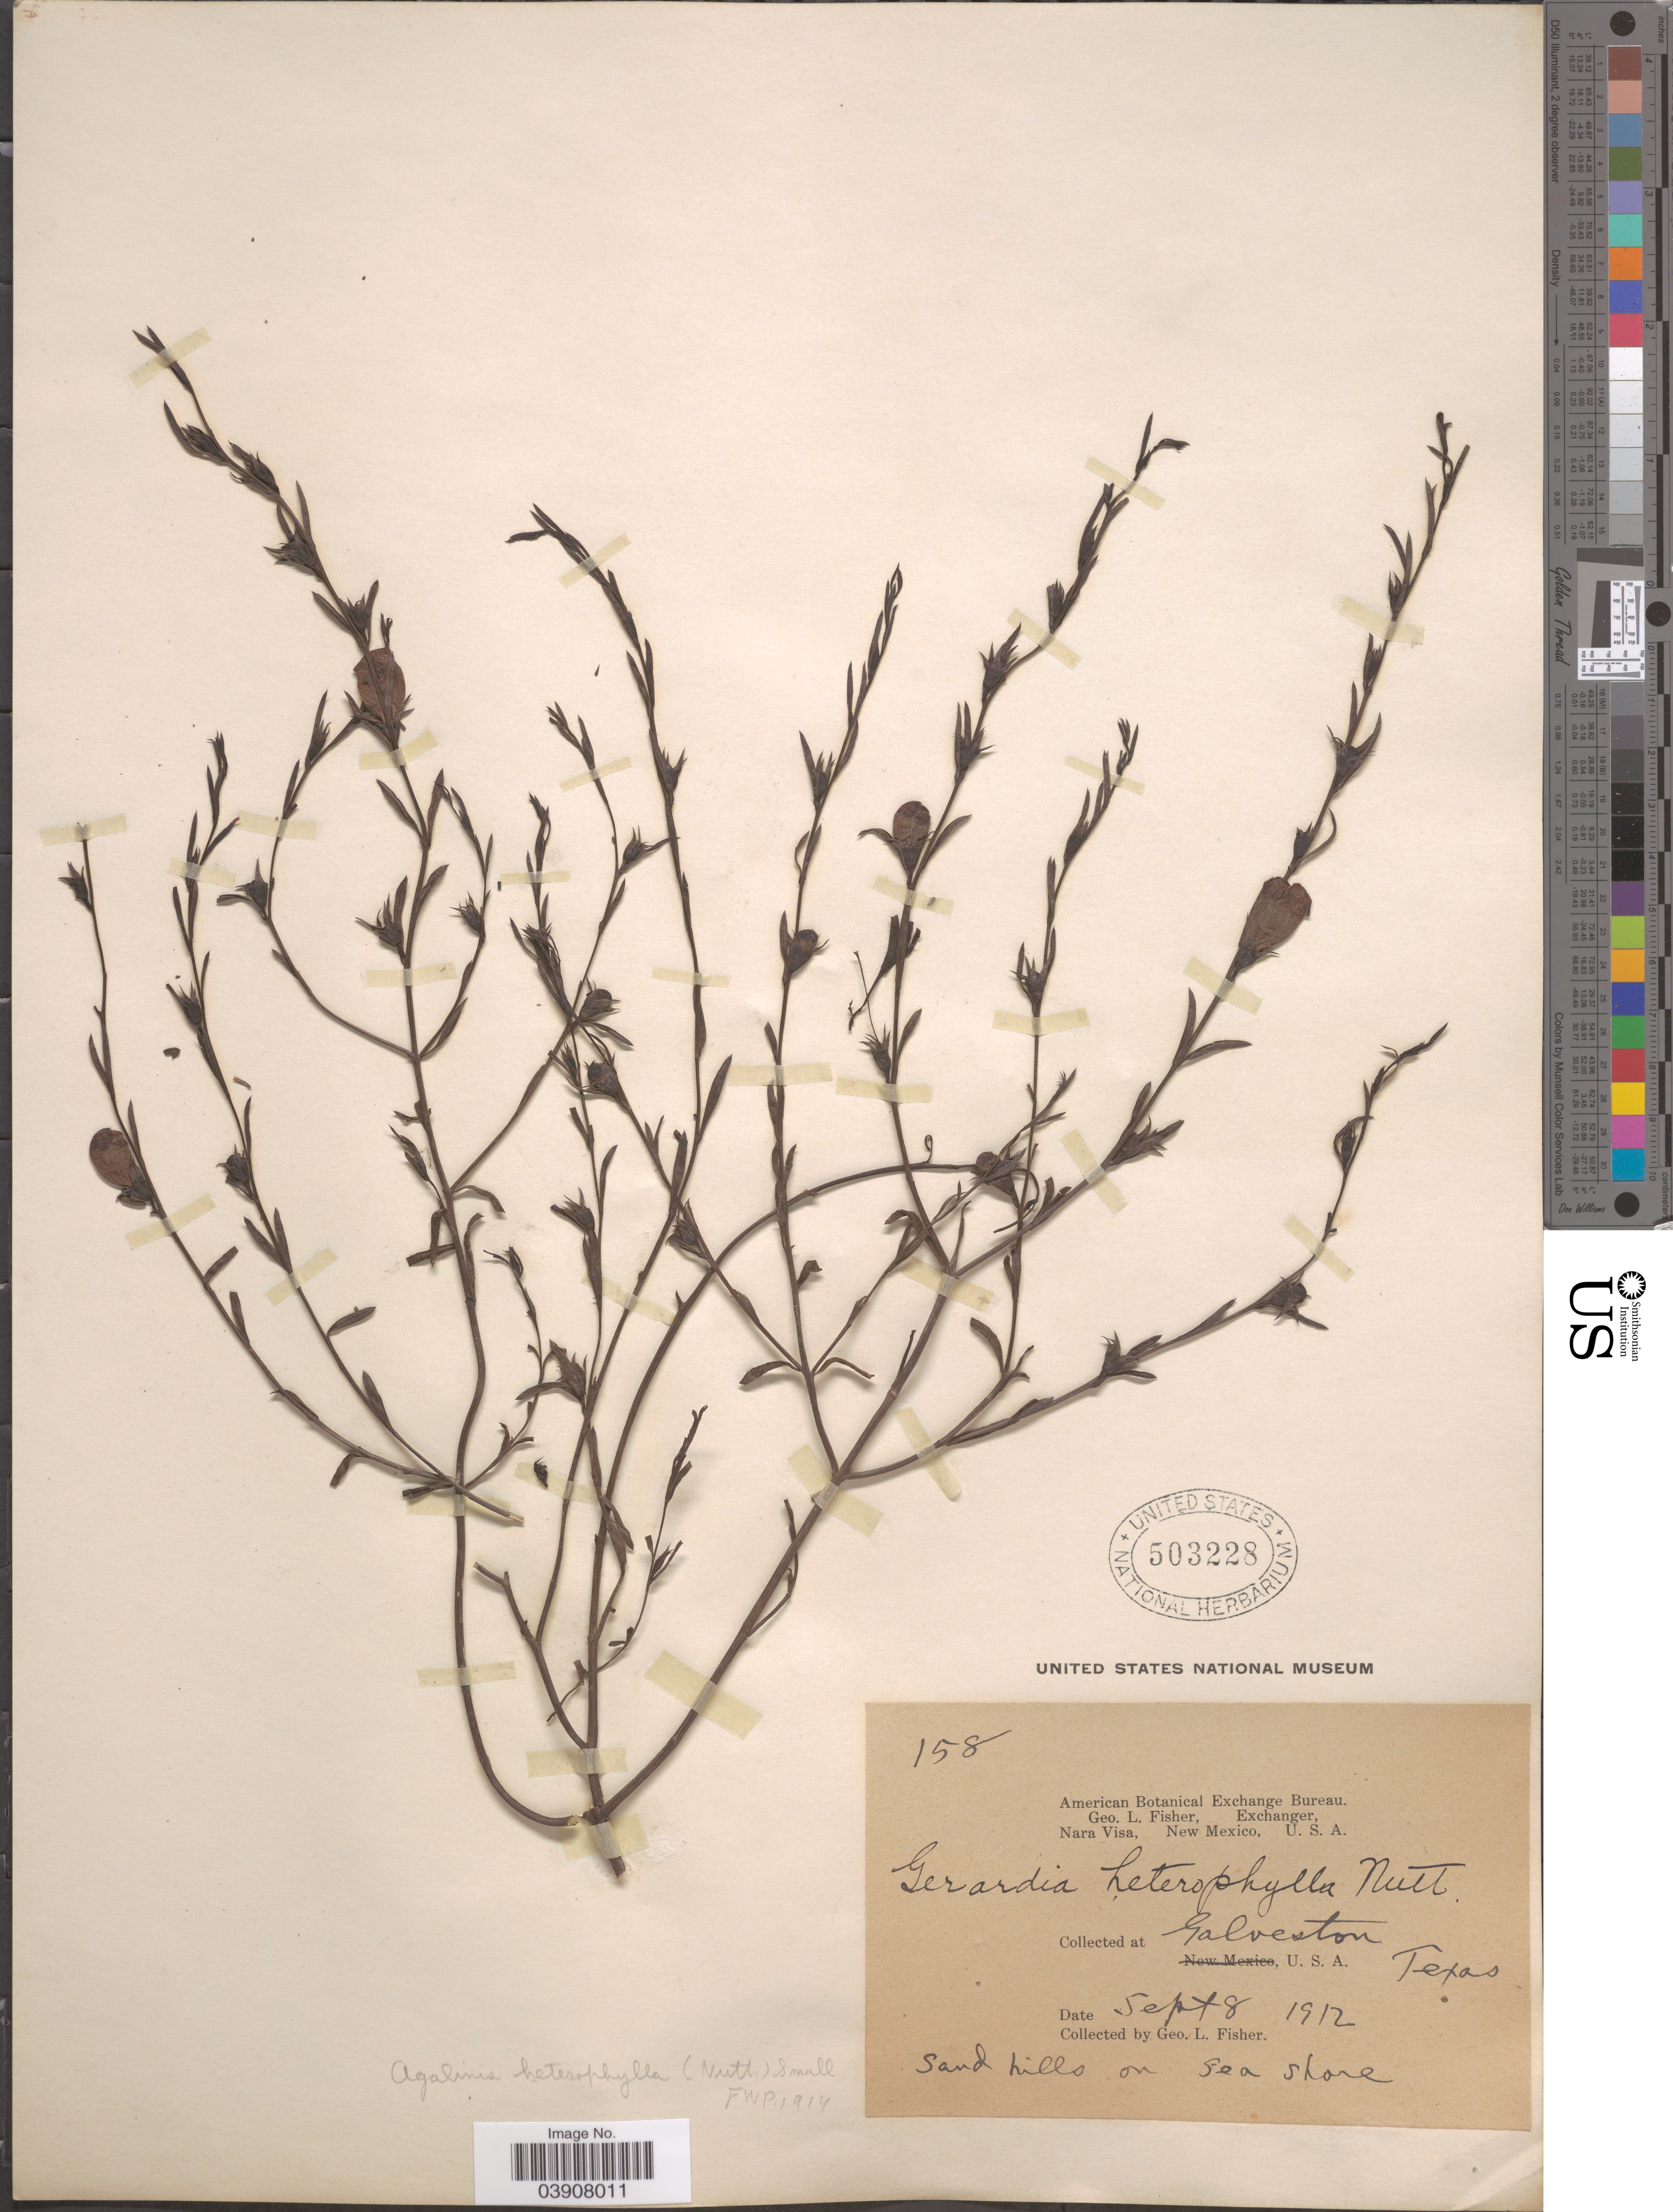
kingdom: Plantae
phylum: Tracheophyta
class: Magnoliopsida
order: Lamiales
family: Orobanchaceae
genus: Agalinis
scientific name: Agalinis heterophylla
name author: (Nutt.) Small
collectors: G. L. Fisher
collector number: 158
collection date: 1912-09-08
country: United States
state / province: Texas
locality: Galveston.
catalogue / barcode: US 503228